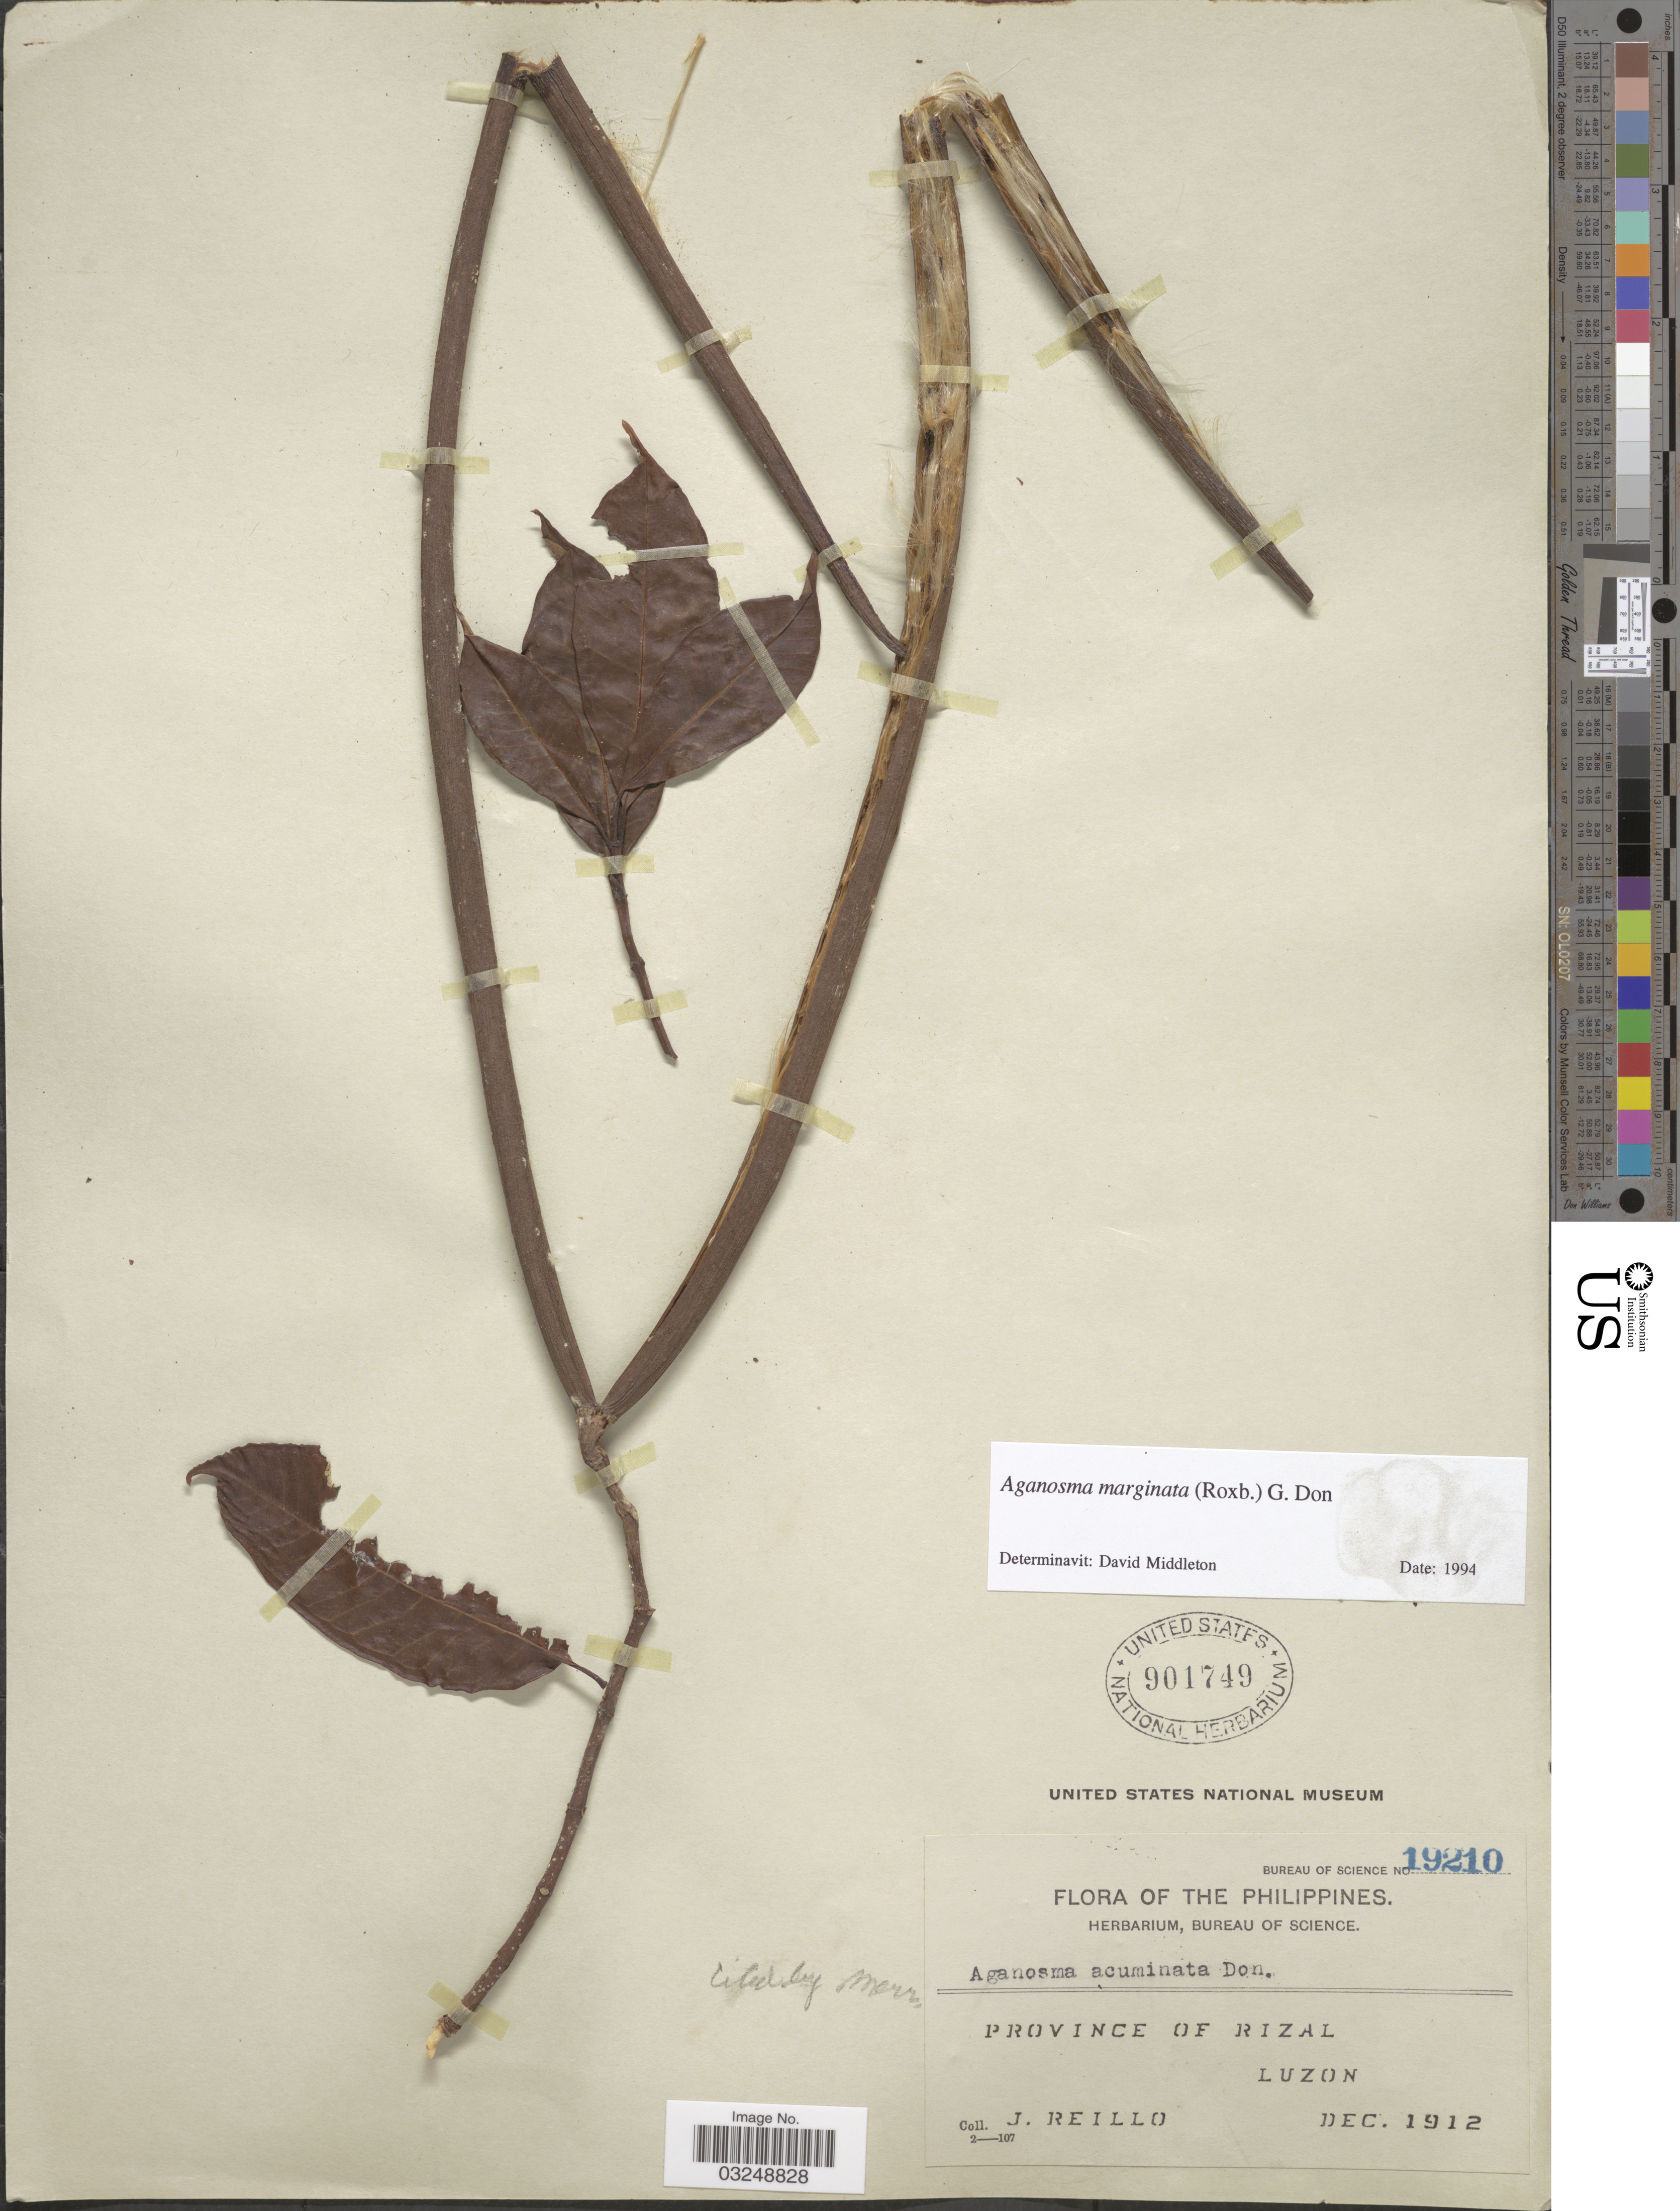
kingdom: Plantae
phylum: Tracheophyta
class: Magnoliopsida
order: Gentianales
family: Apocynaceae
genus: Aganosma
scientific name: Aganosma marginata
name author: (Roxb.) G. Don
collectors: J. Reillo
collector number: Bureau of Science 19210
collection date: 1912-12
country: Philippines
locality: Province of Rizal, Luzon.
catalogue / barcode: US 901749